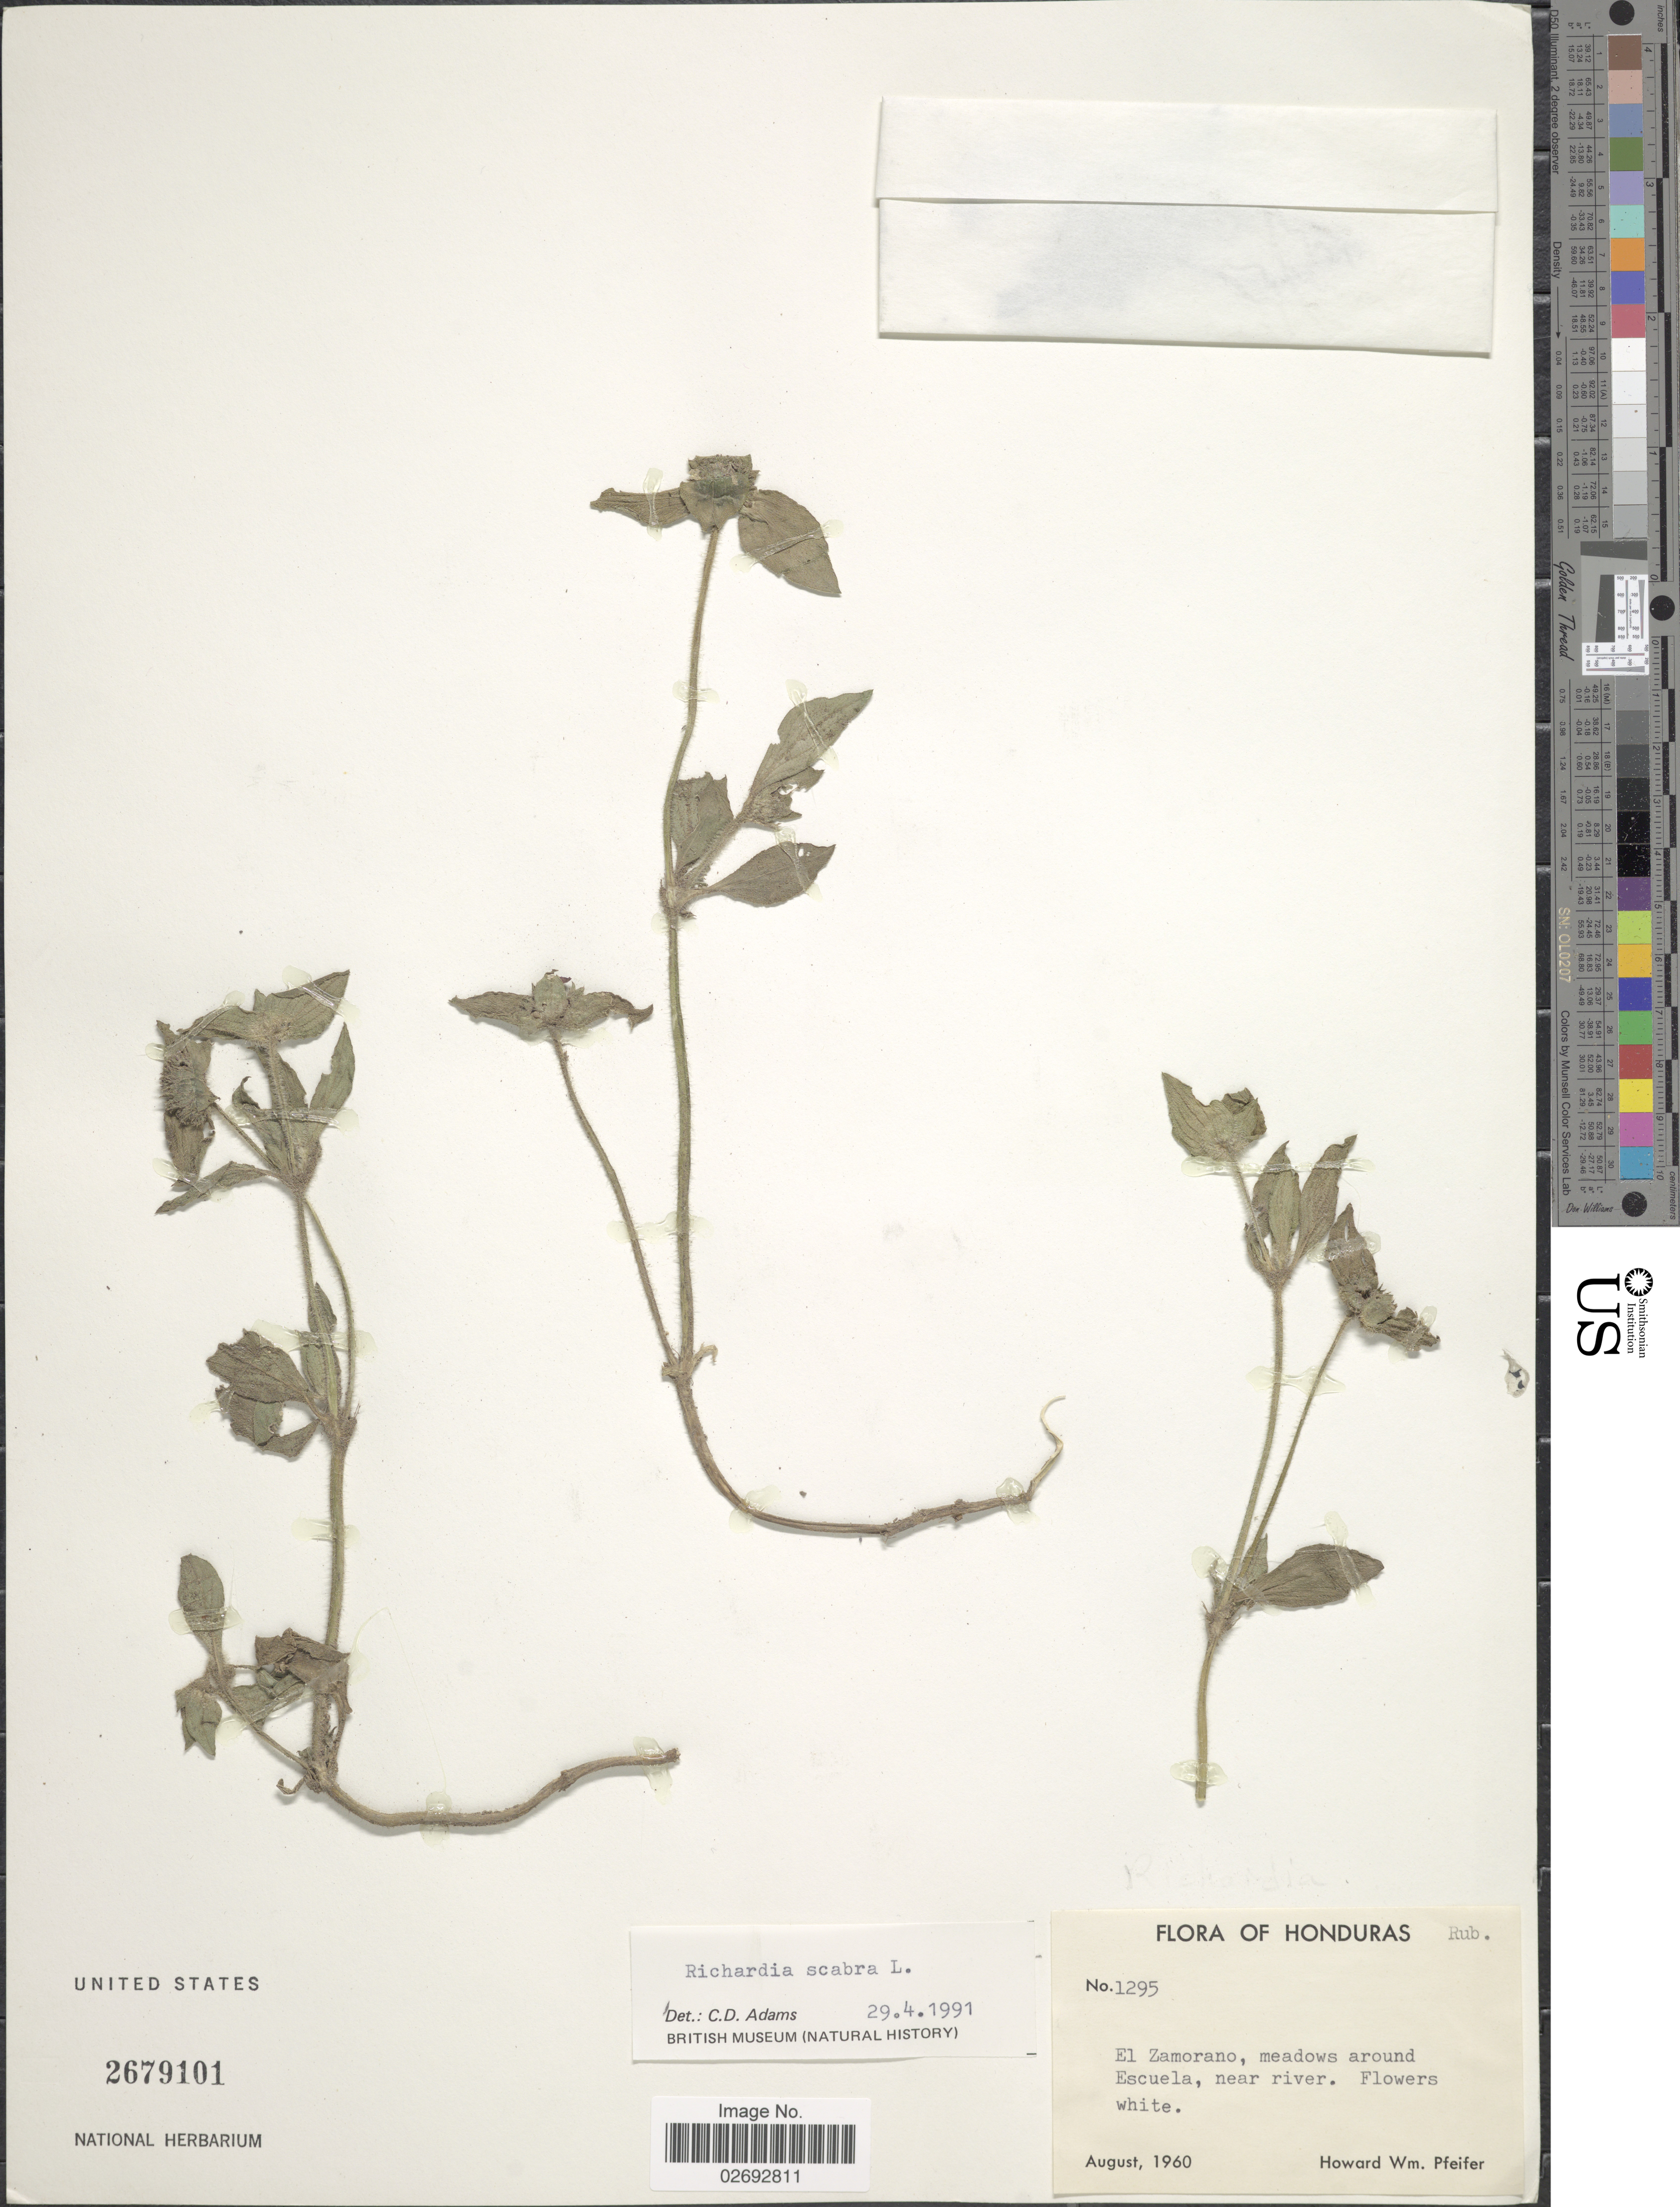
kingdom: Plantae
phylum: Tracheophyta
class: Magnoliopsida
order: Gentianales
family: Rubiaceae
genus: Richardia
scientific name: Richardia scabra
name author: L.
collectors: H. W. Pfeifer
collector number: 1295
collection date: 1960-08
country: Honduras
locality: El Zamorano, meadows around Escuela, near river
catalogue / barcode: US 2679101